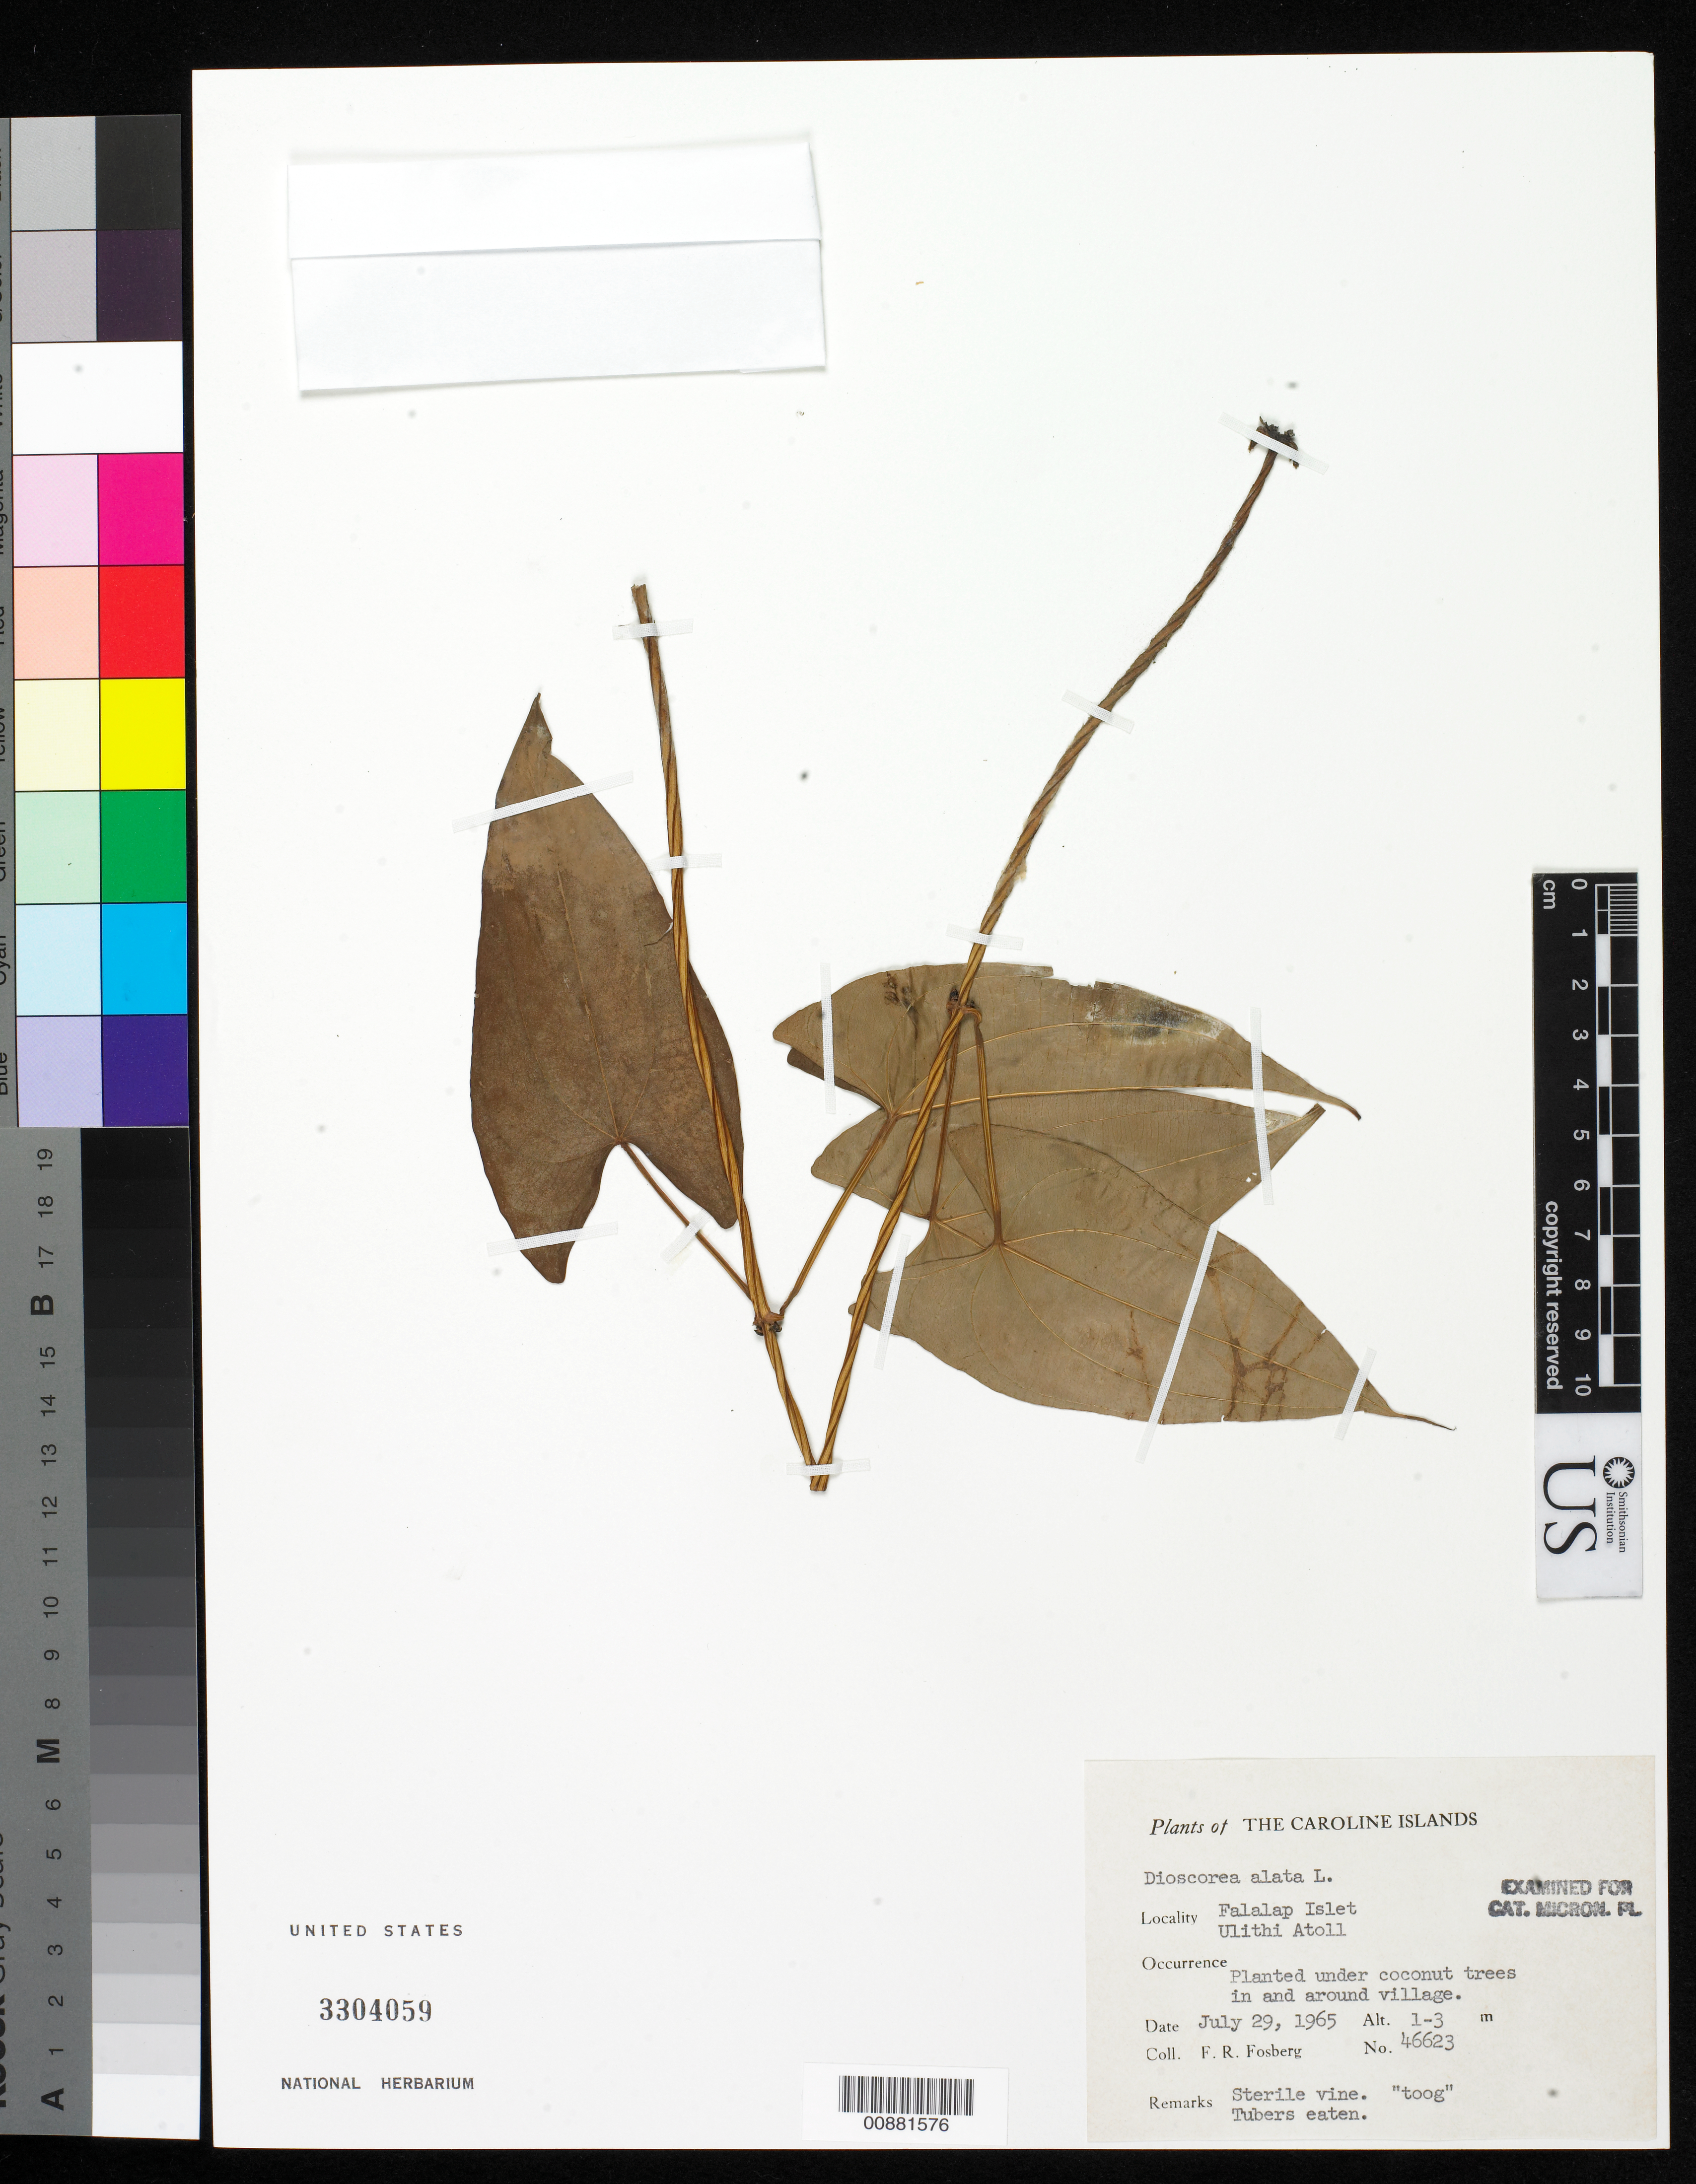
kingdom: Plantae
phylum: Tracheophyta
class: Liliopsida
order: Dioscoreales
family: Dioscoreaceae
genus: Dioscorea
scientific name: Dioscorea alata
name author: L.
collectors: F. R. Fosberg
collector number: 46623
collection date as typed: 29 Jul 1969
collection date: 1969-07-29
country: Micronesia, Federated States of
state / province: Yap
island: Ulithi Atoll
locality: Falalap Islet, Ulithi Atoll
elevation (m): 1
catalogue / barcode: US 3304059